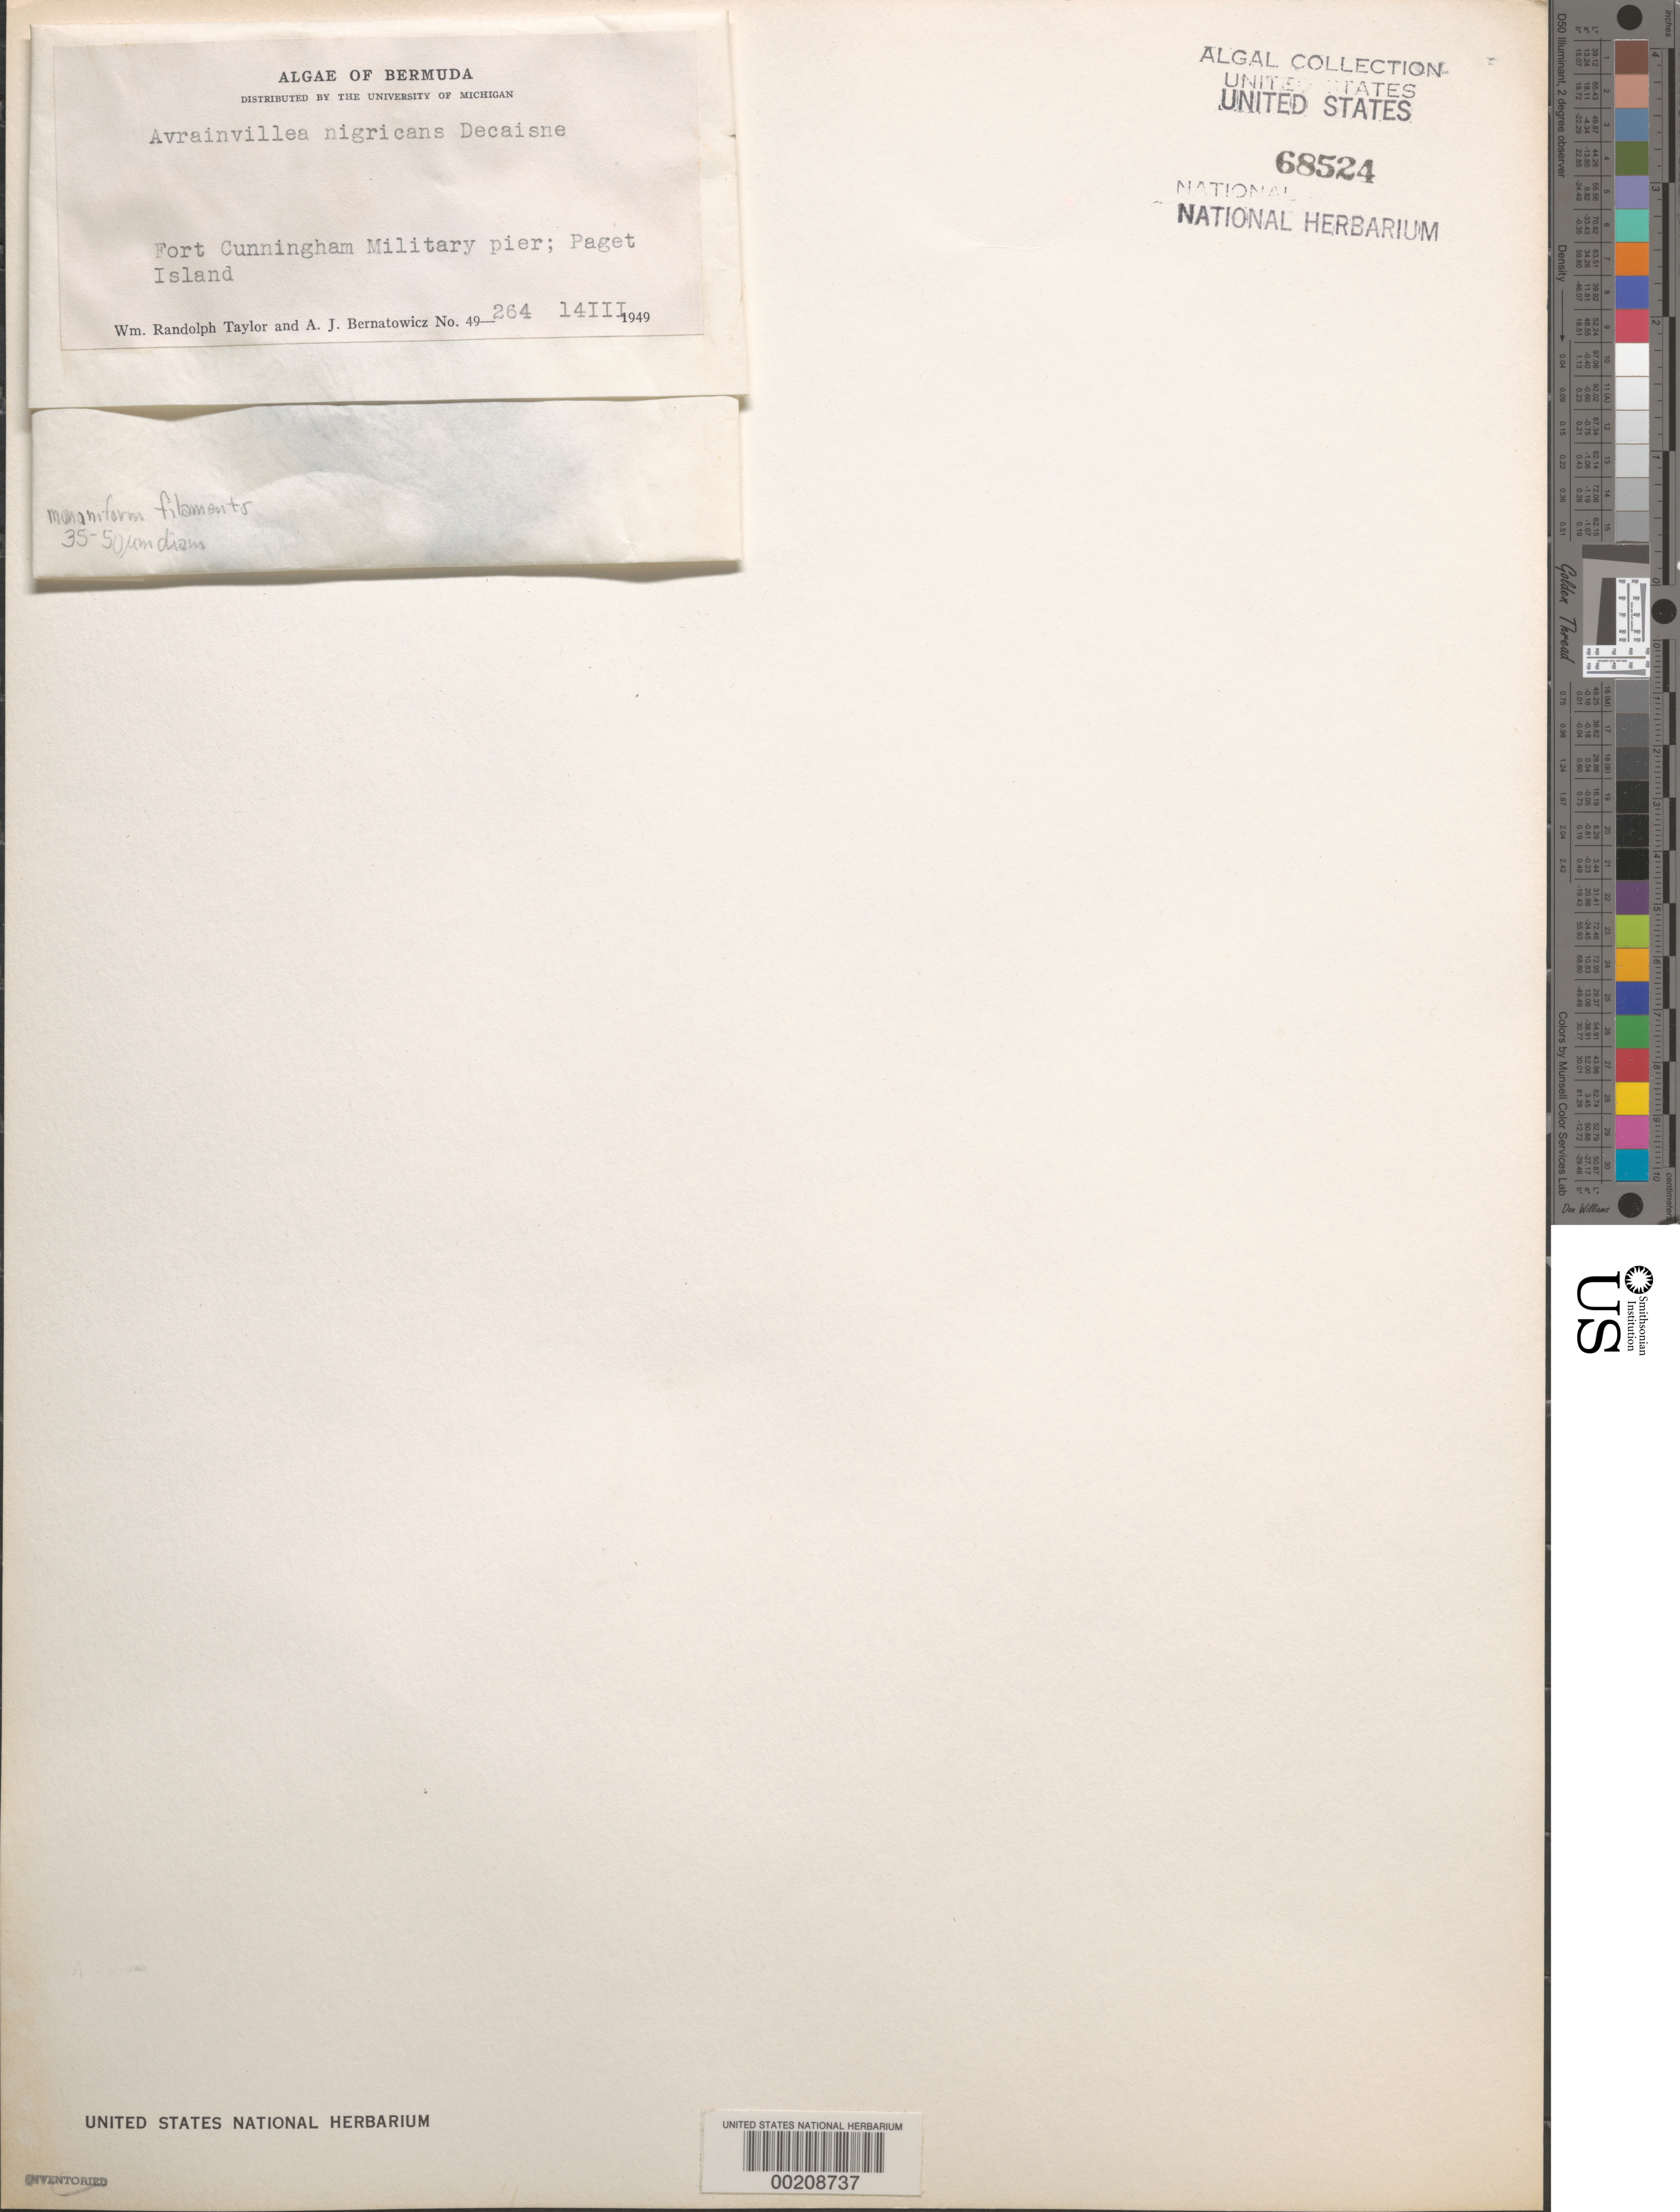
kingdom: Plantae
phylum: Chlorophyta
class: Ulvophyceae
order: Bryopsidales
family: Dichotomosiphonaceae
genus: Avrainvillea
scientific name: Avrainvillea nigricans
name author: Decne.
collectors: W. R. Taylor & A. Bernatowicz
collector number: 49-264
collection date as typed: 14 Mar 1949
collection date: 1949-03-14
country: Bermuda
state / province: Saint George's (parish)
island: Paget Island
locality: Fort Cunningham Miilitary Pier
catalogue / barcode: US 68524